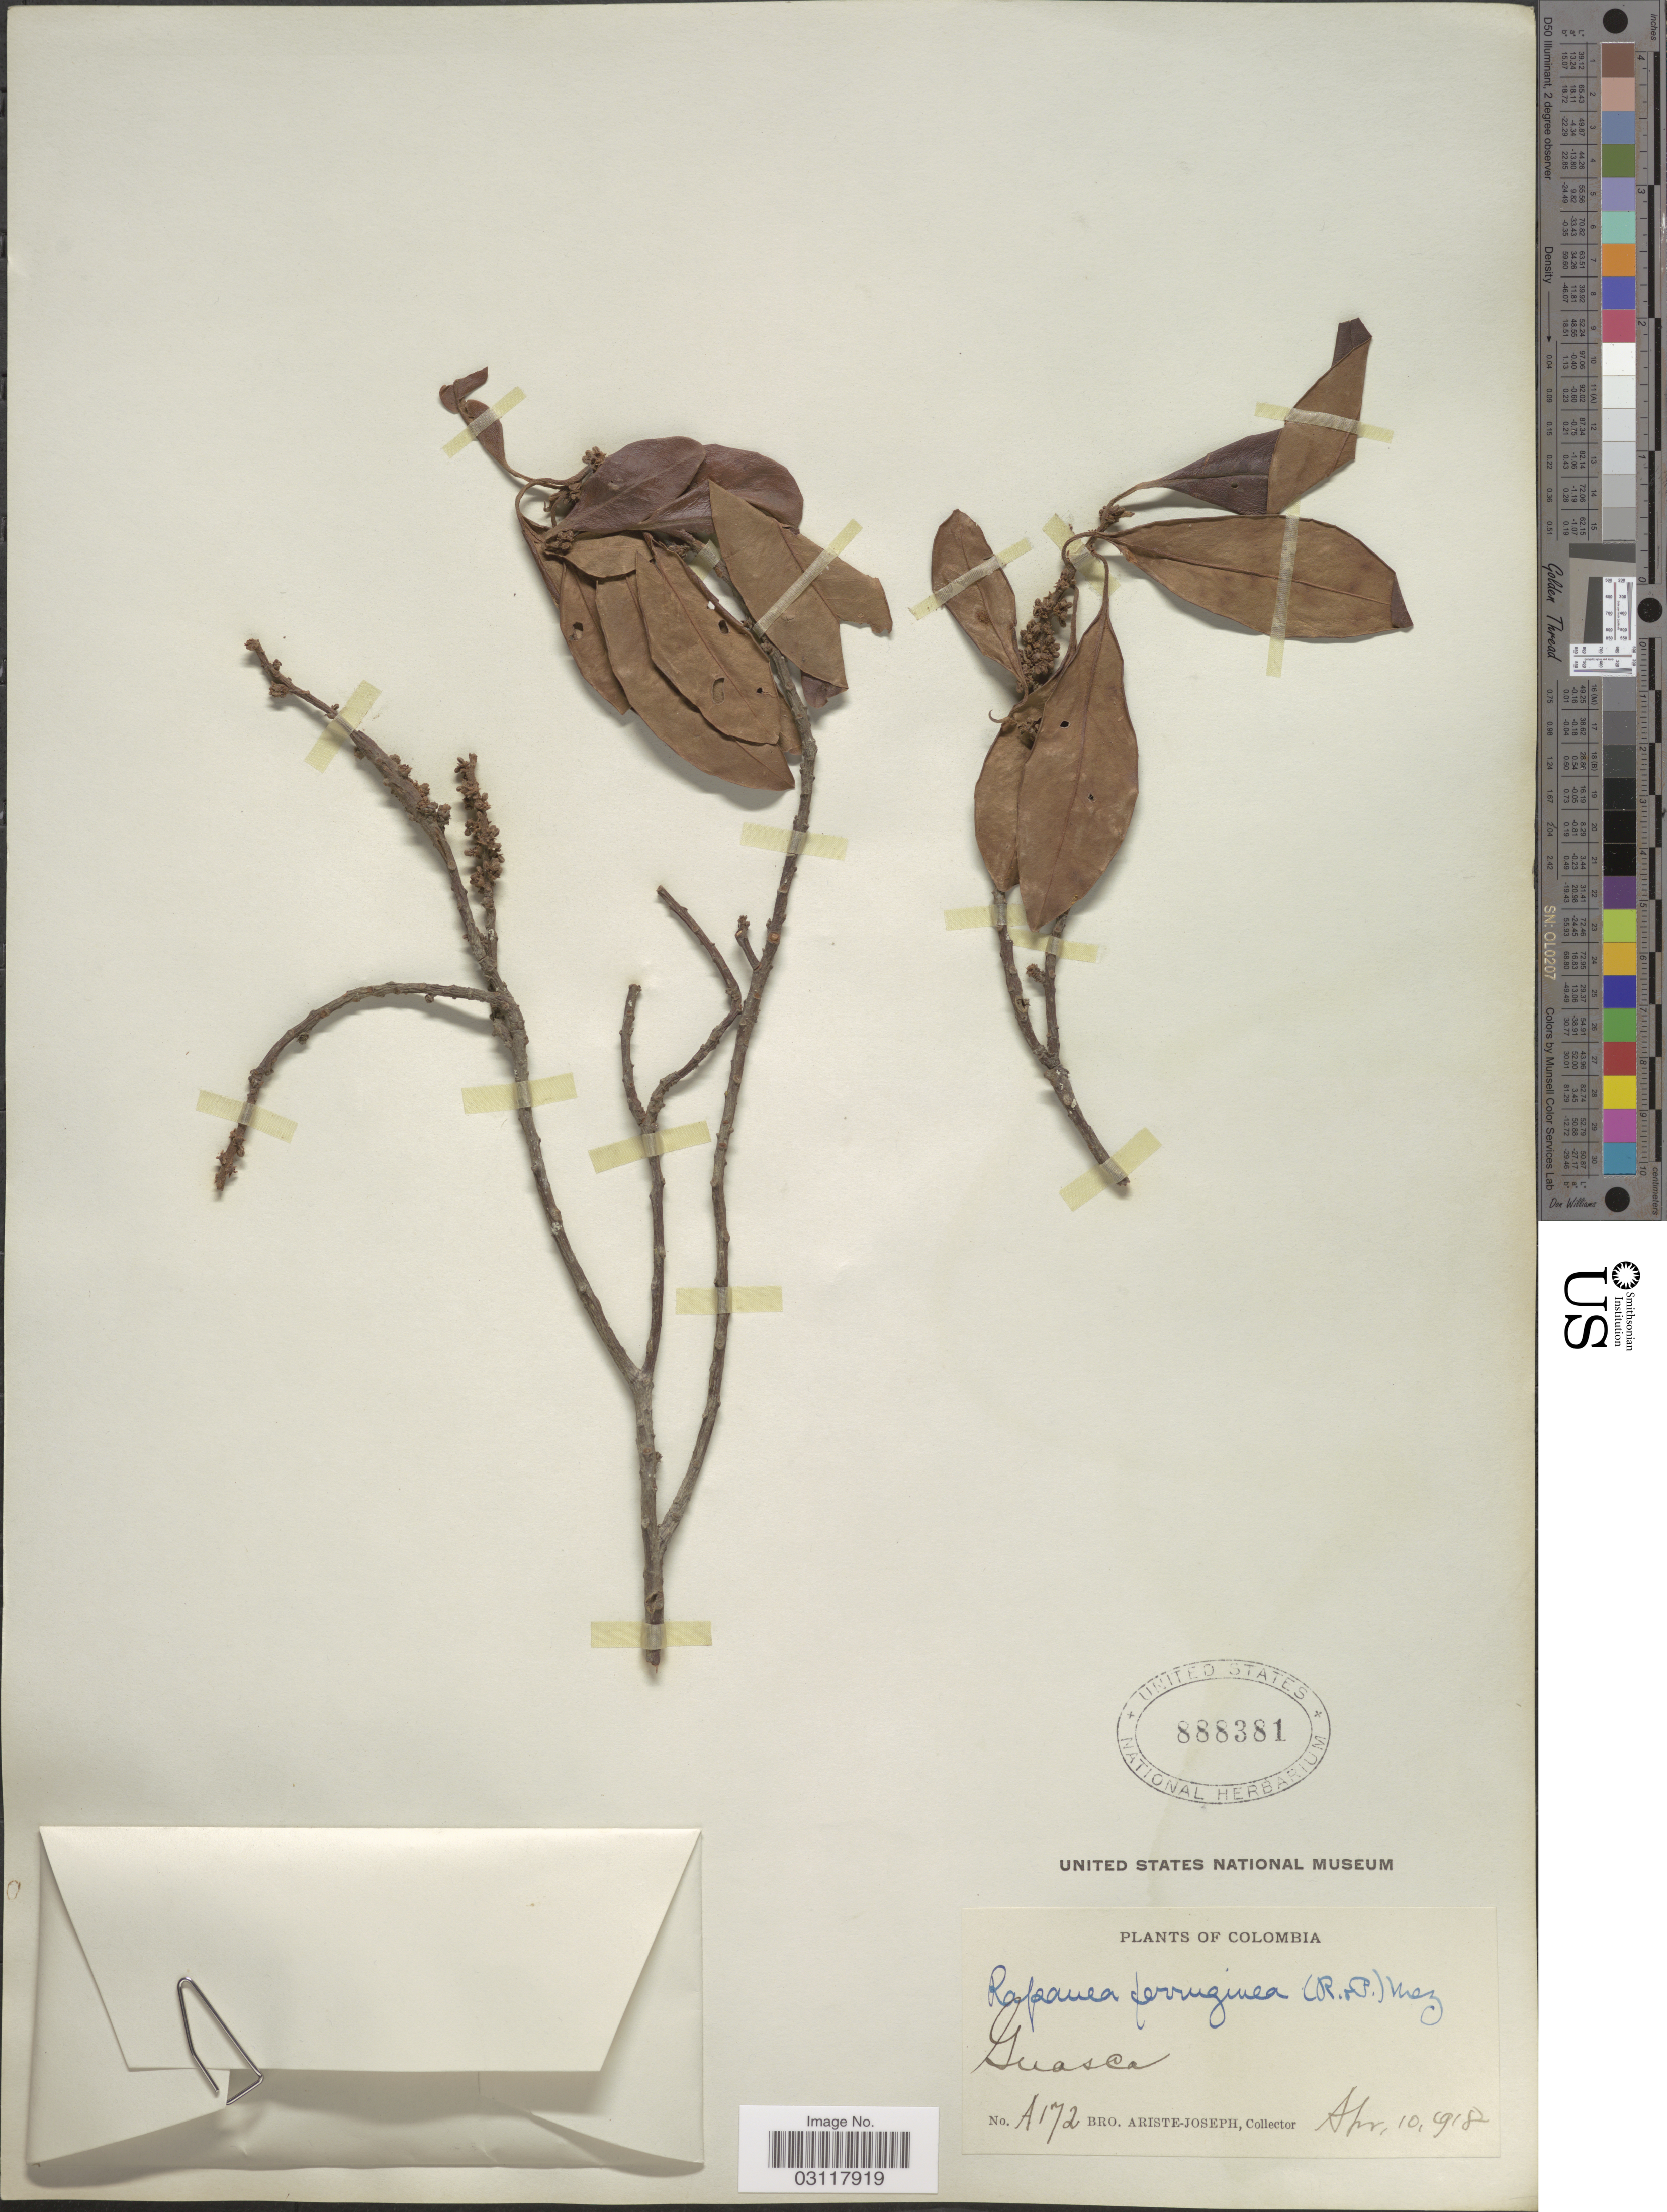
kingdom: Plantae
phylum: Tracheophyta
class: Magnoliopsida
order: Ericales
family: Primulaceae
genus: Rapanea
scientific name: Rapanea ferruginea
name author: (Ruiz & Pav.) Mez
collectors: Bro. Ariste-Joseph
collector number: A172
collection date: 1918-04-10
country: Colombia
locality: Guasca.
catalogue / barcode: US 888381